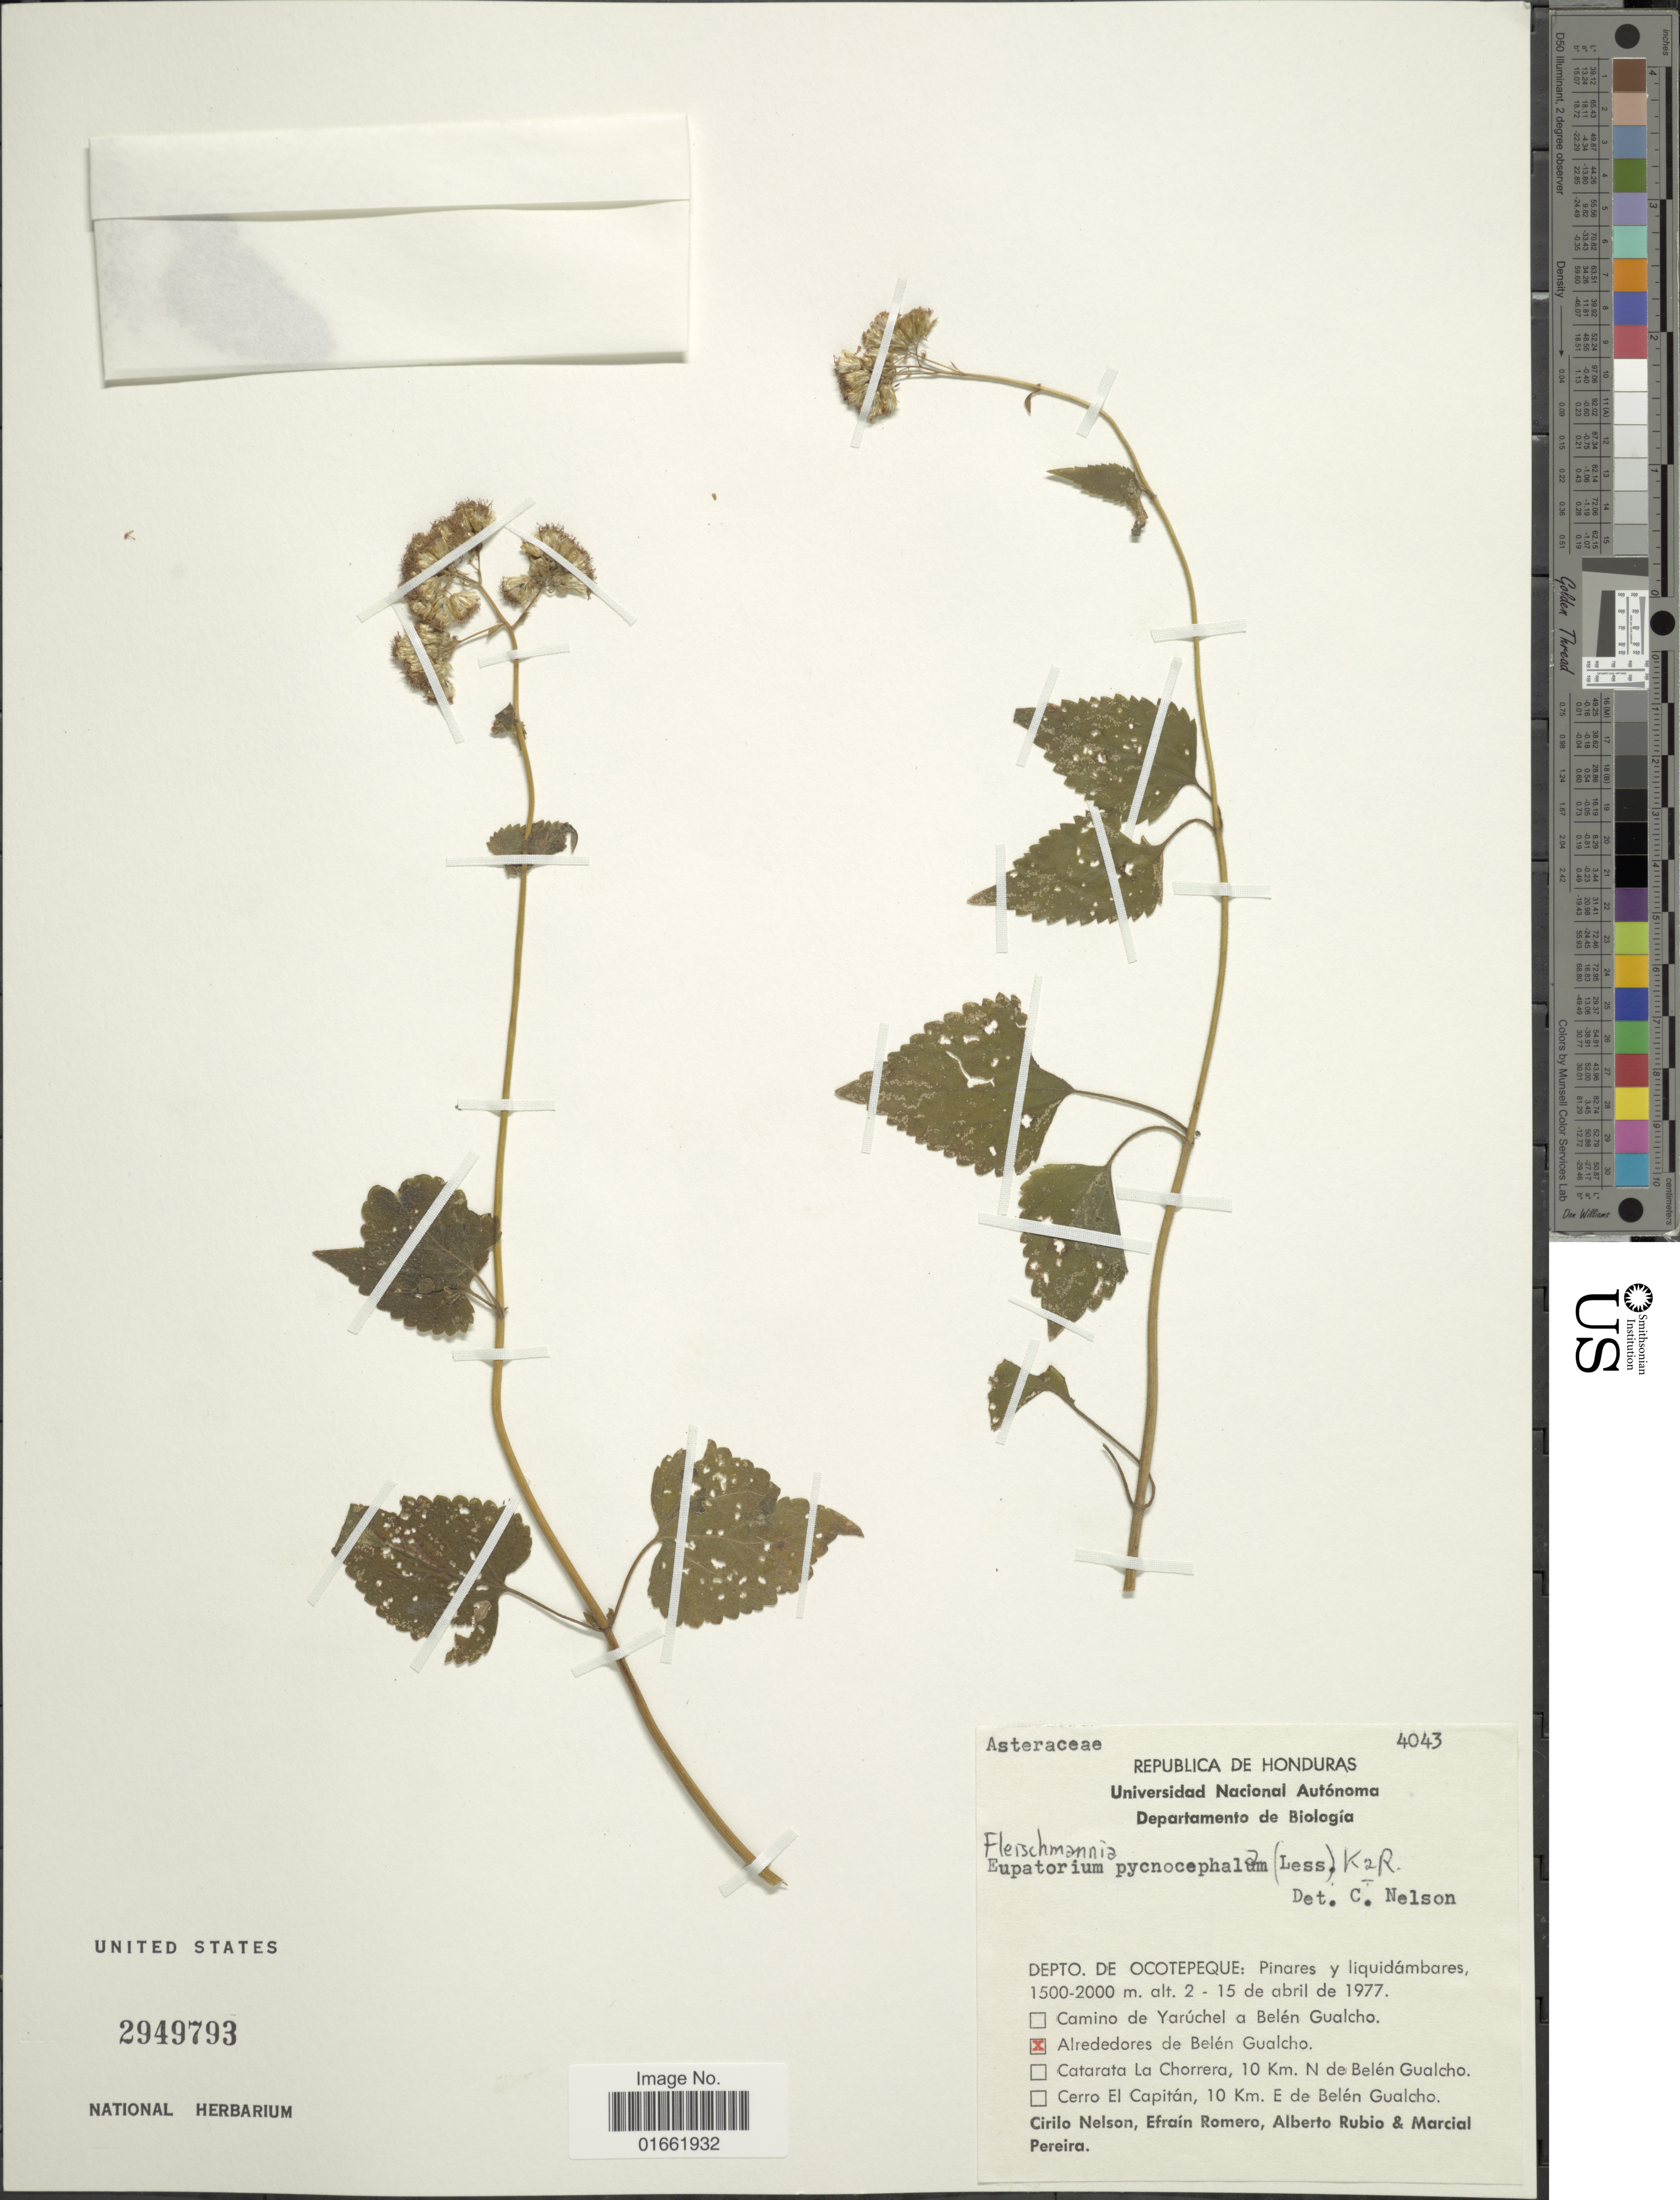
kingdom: Plantae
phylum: Tracheophyta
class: Magnoliopsida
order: Asterales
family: Asteraceae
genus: Fleischmannia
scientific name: Fleischmannia pycnocephala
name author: (Less.) R.M. King & H. Rob.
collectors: C. H. Nelson, E. Romero, A. Rubio & M. Pereira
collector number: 4043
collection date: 1977-04-02/1977-04-15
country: Honduras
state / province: Ocotepeque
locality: Depto. de Ocotepeque: Pinares y liquidámbares. Alrededores de Belén Gualcho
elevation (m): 1500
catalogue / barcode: US 2949793